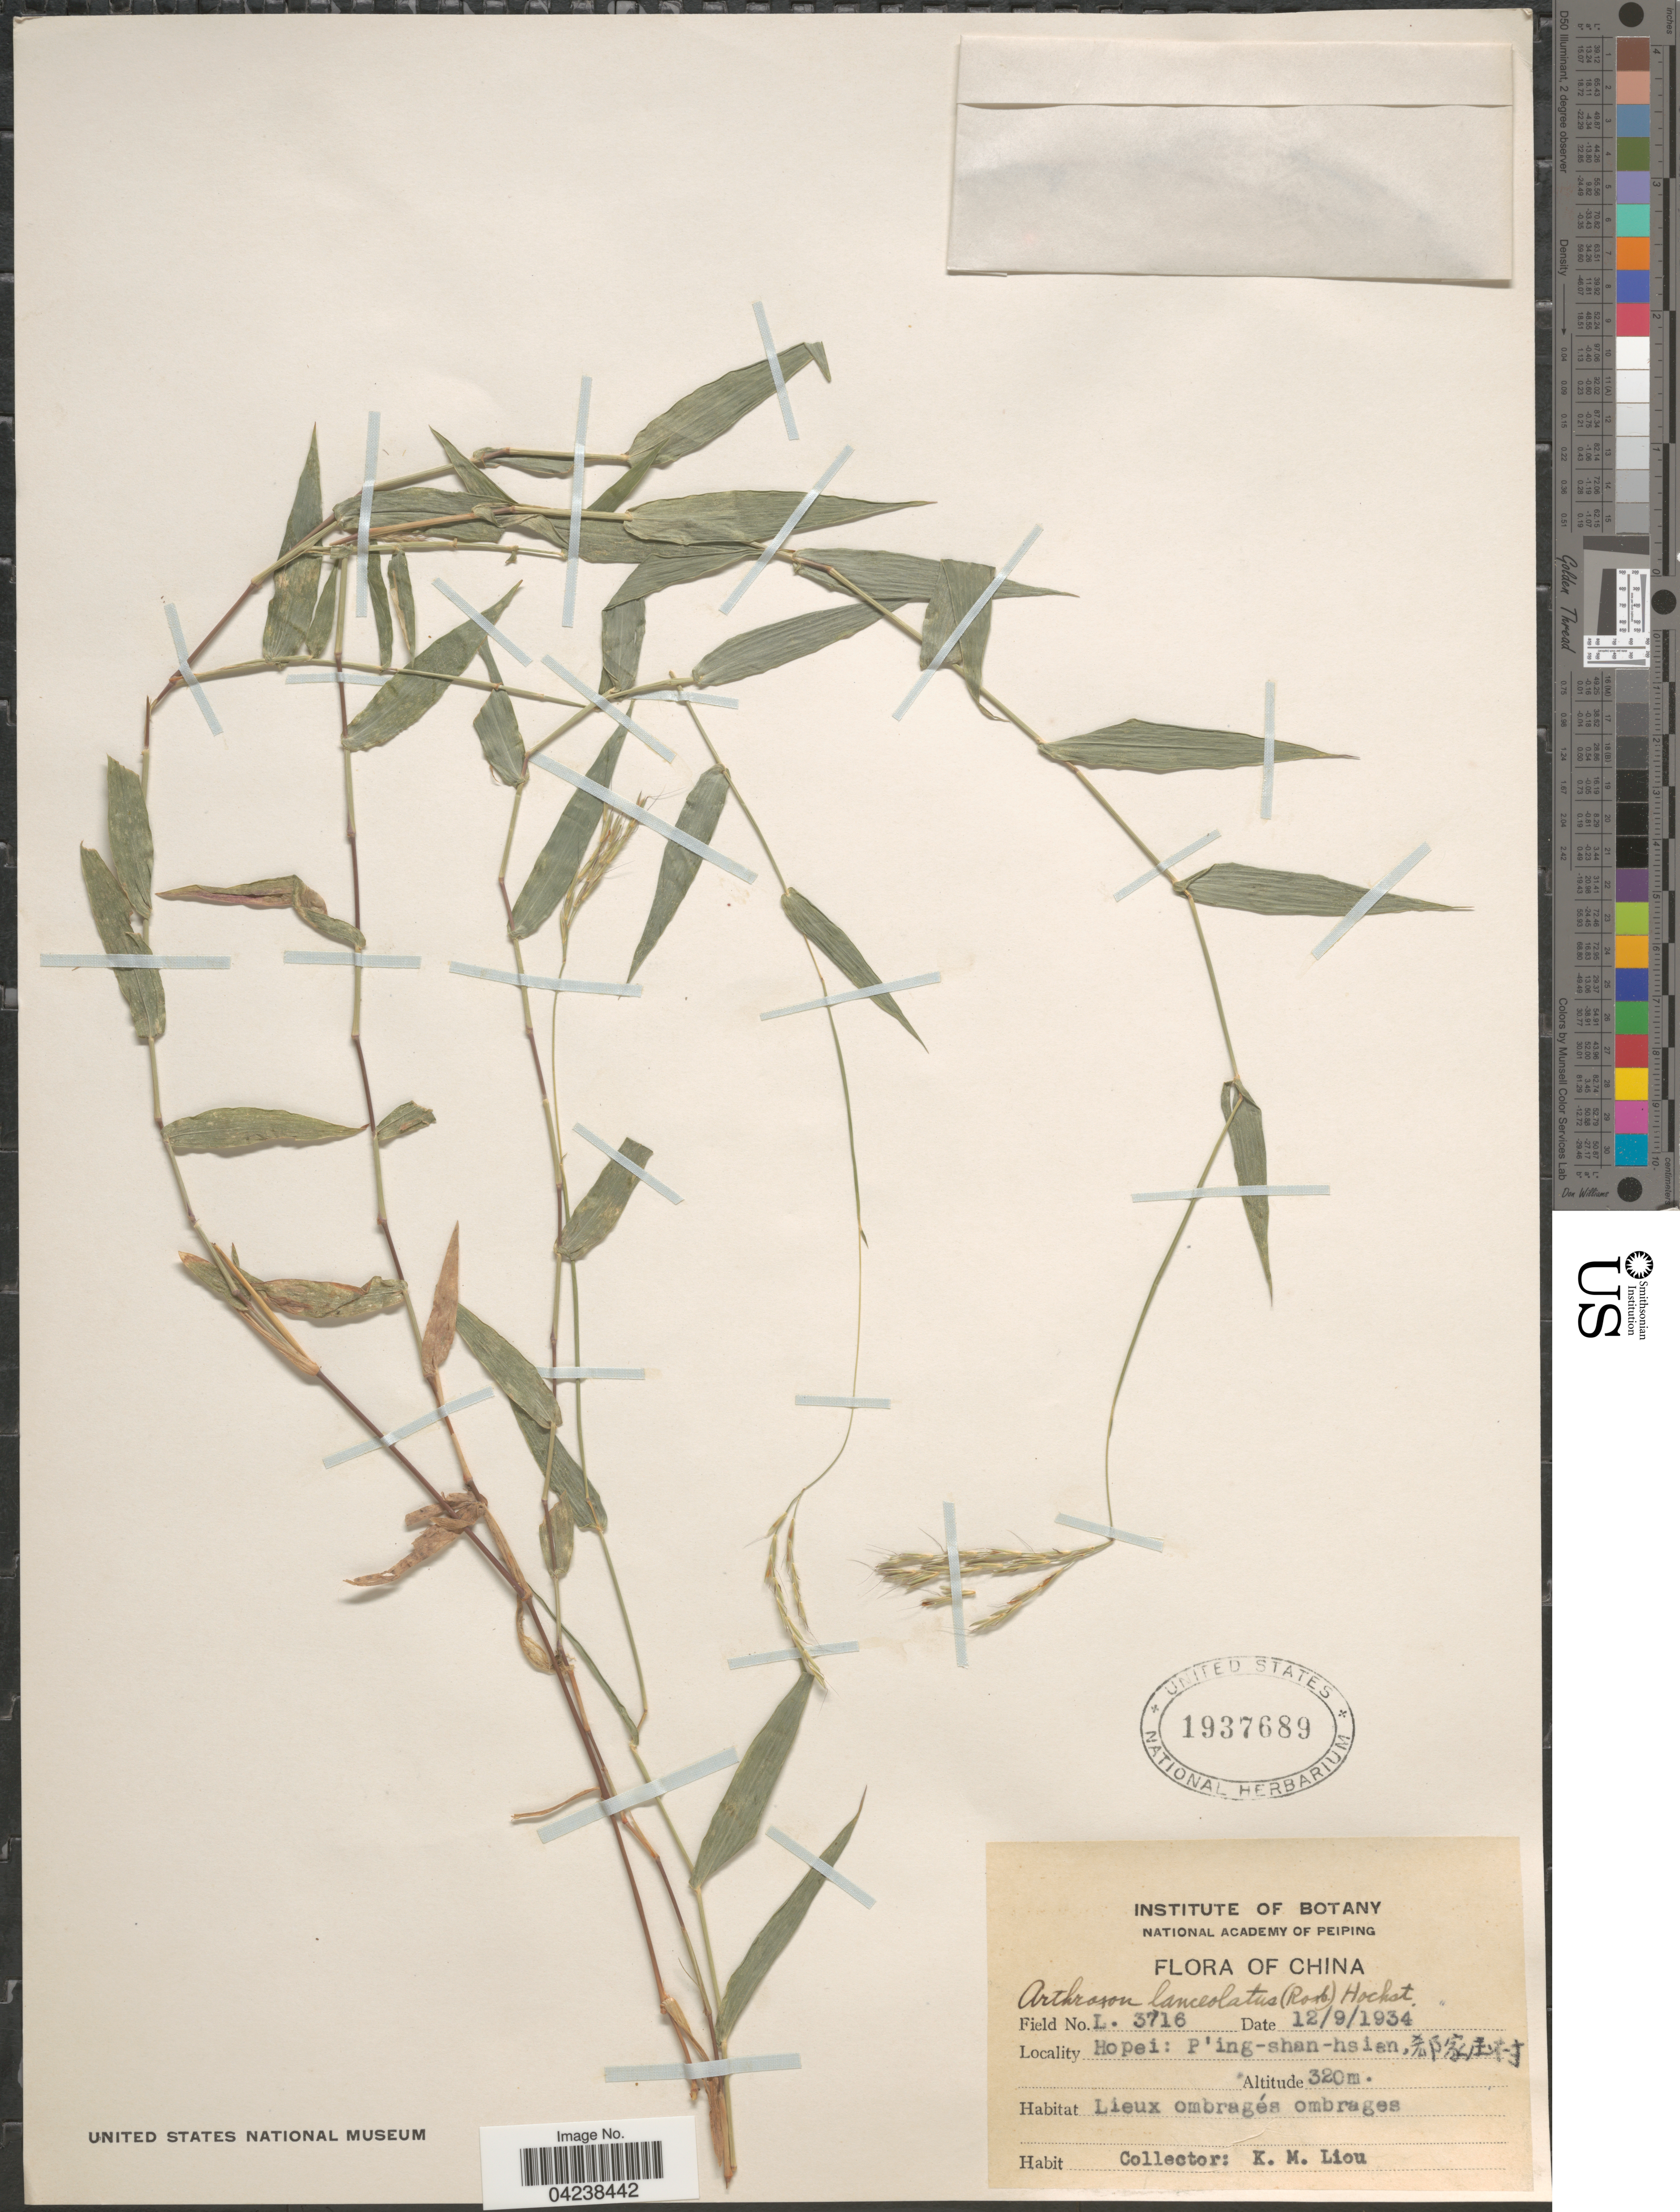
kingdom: Plantae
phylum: Tracheophyta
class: Liliopsida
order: Poales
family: Poaceae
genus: Arthraxon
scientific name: Arthraxon lanceolatus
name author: (Roxb.) Hochst.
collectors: K. M. Liou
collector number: L.3716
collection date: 1934-09-12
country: China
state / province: Hebei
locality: Hopei: P'ing-shan-hsian. X.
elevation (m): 320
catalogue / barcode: US 1937689